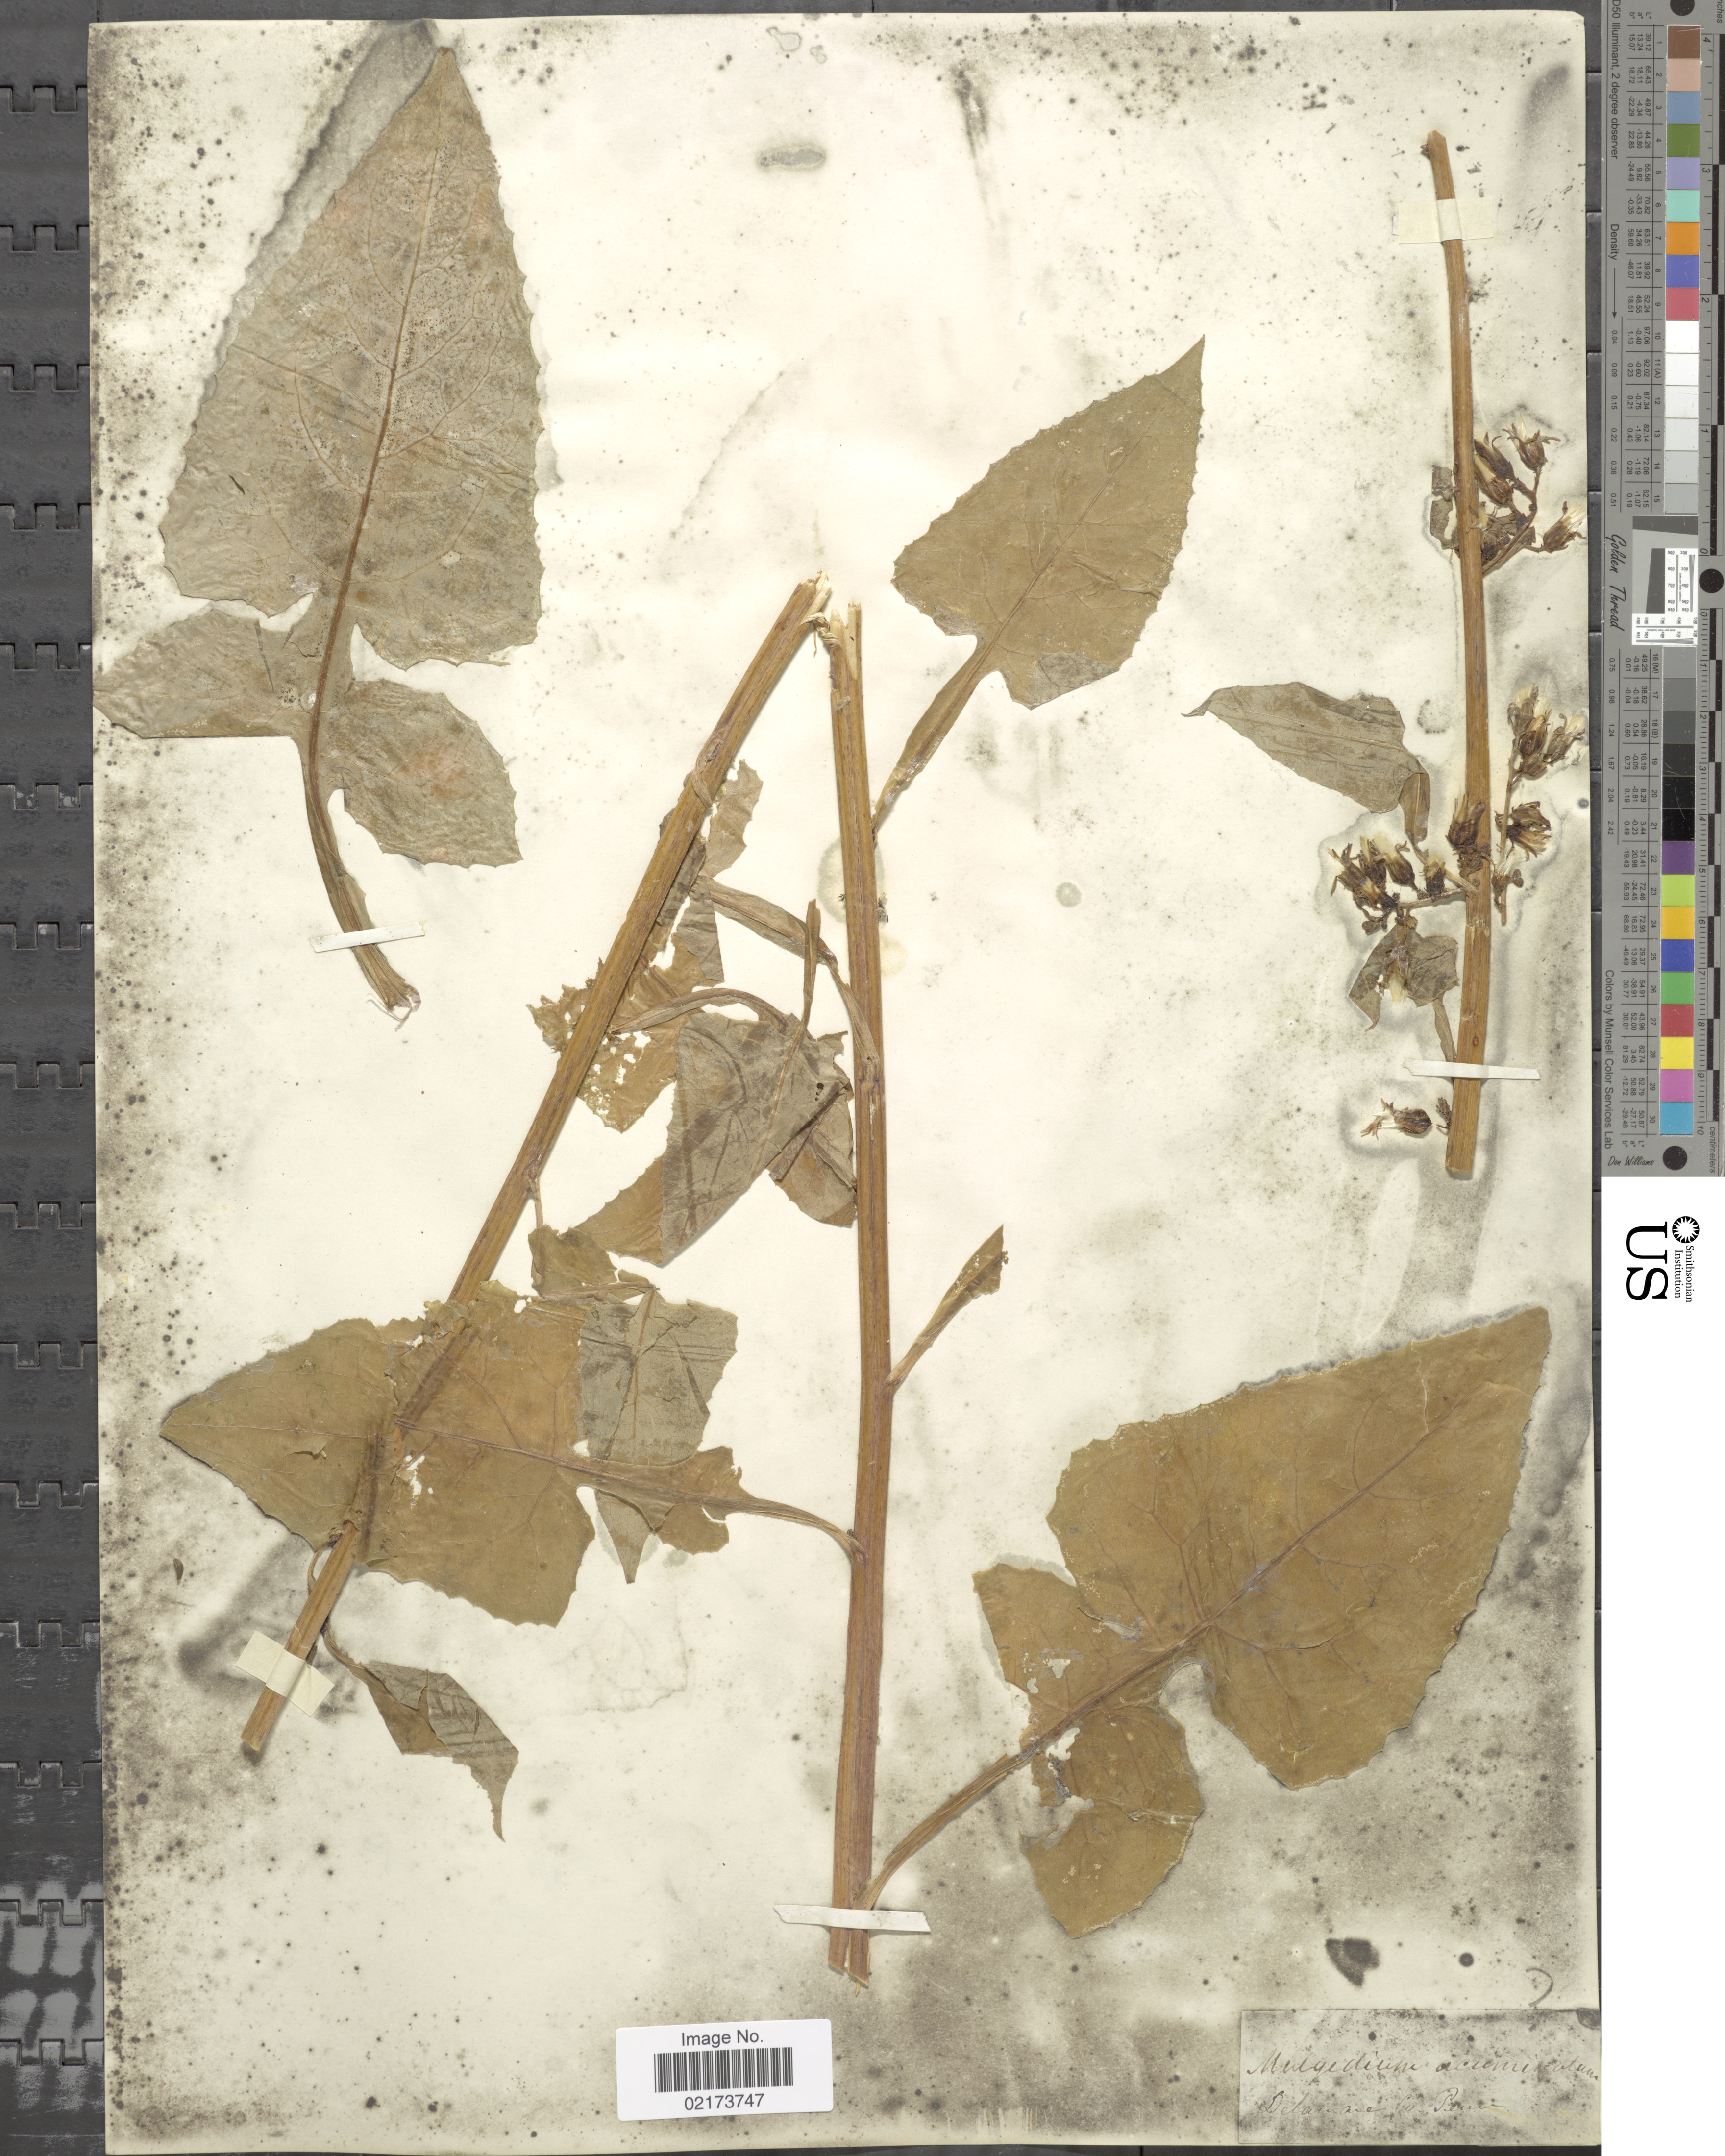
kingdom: Plantae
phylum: Tracheophyta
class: Magnoliopsida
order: Asterales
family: Asteraceae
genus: Lactuca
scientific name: Lactuca floridana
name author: (L.) Gaertn.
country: United States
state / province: Pennsylvania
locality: Delaware Co., Penn.